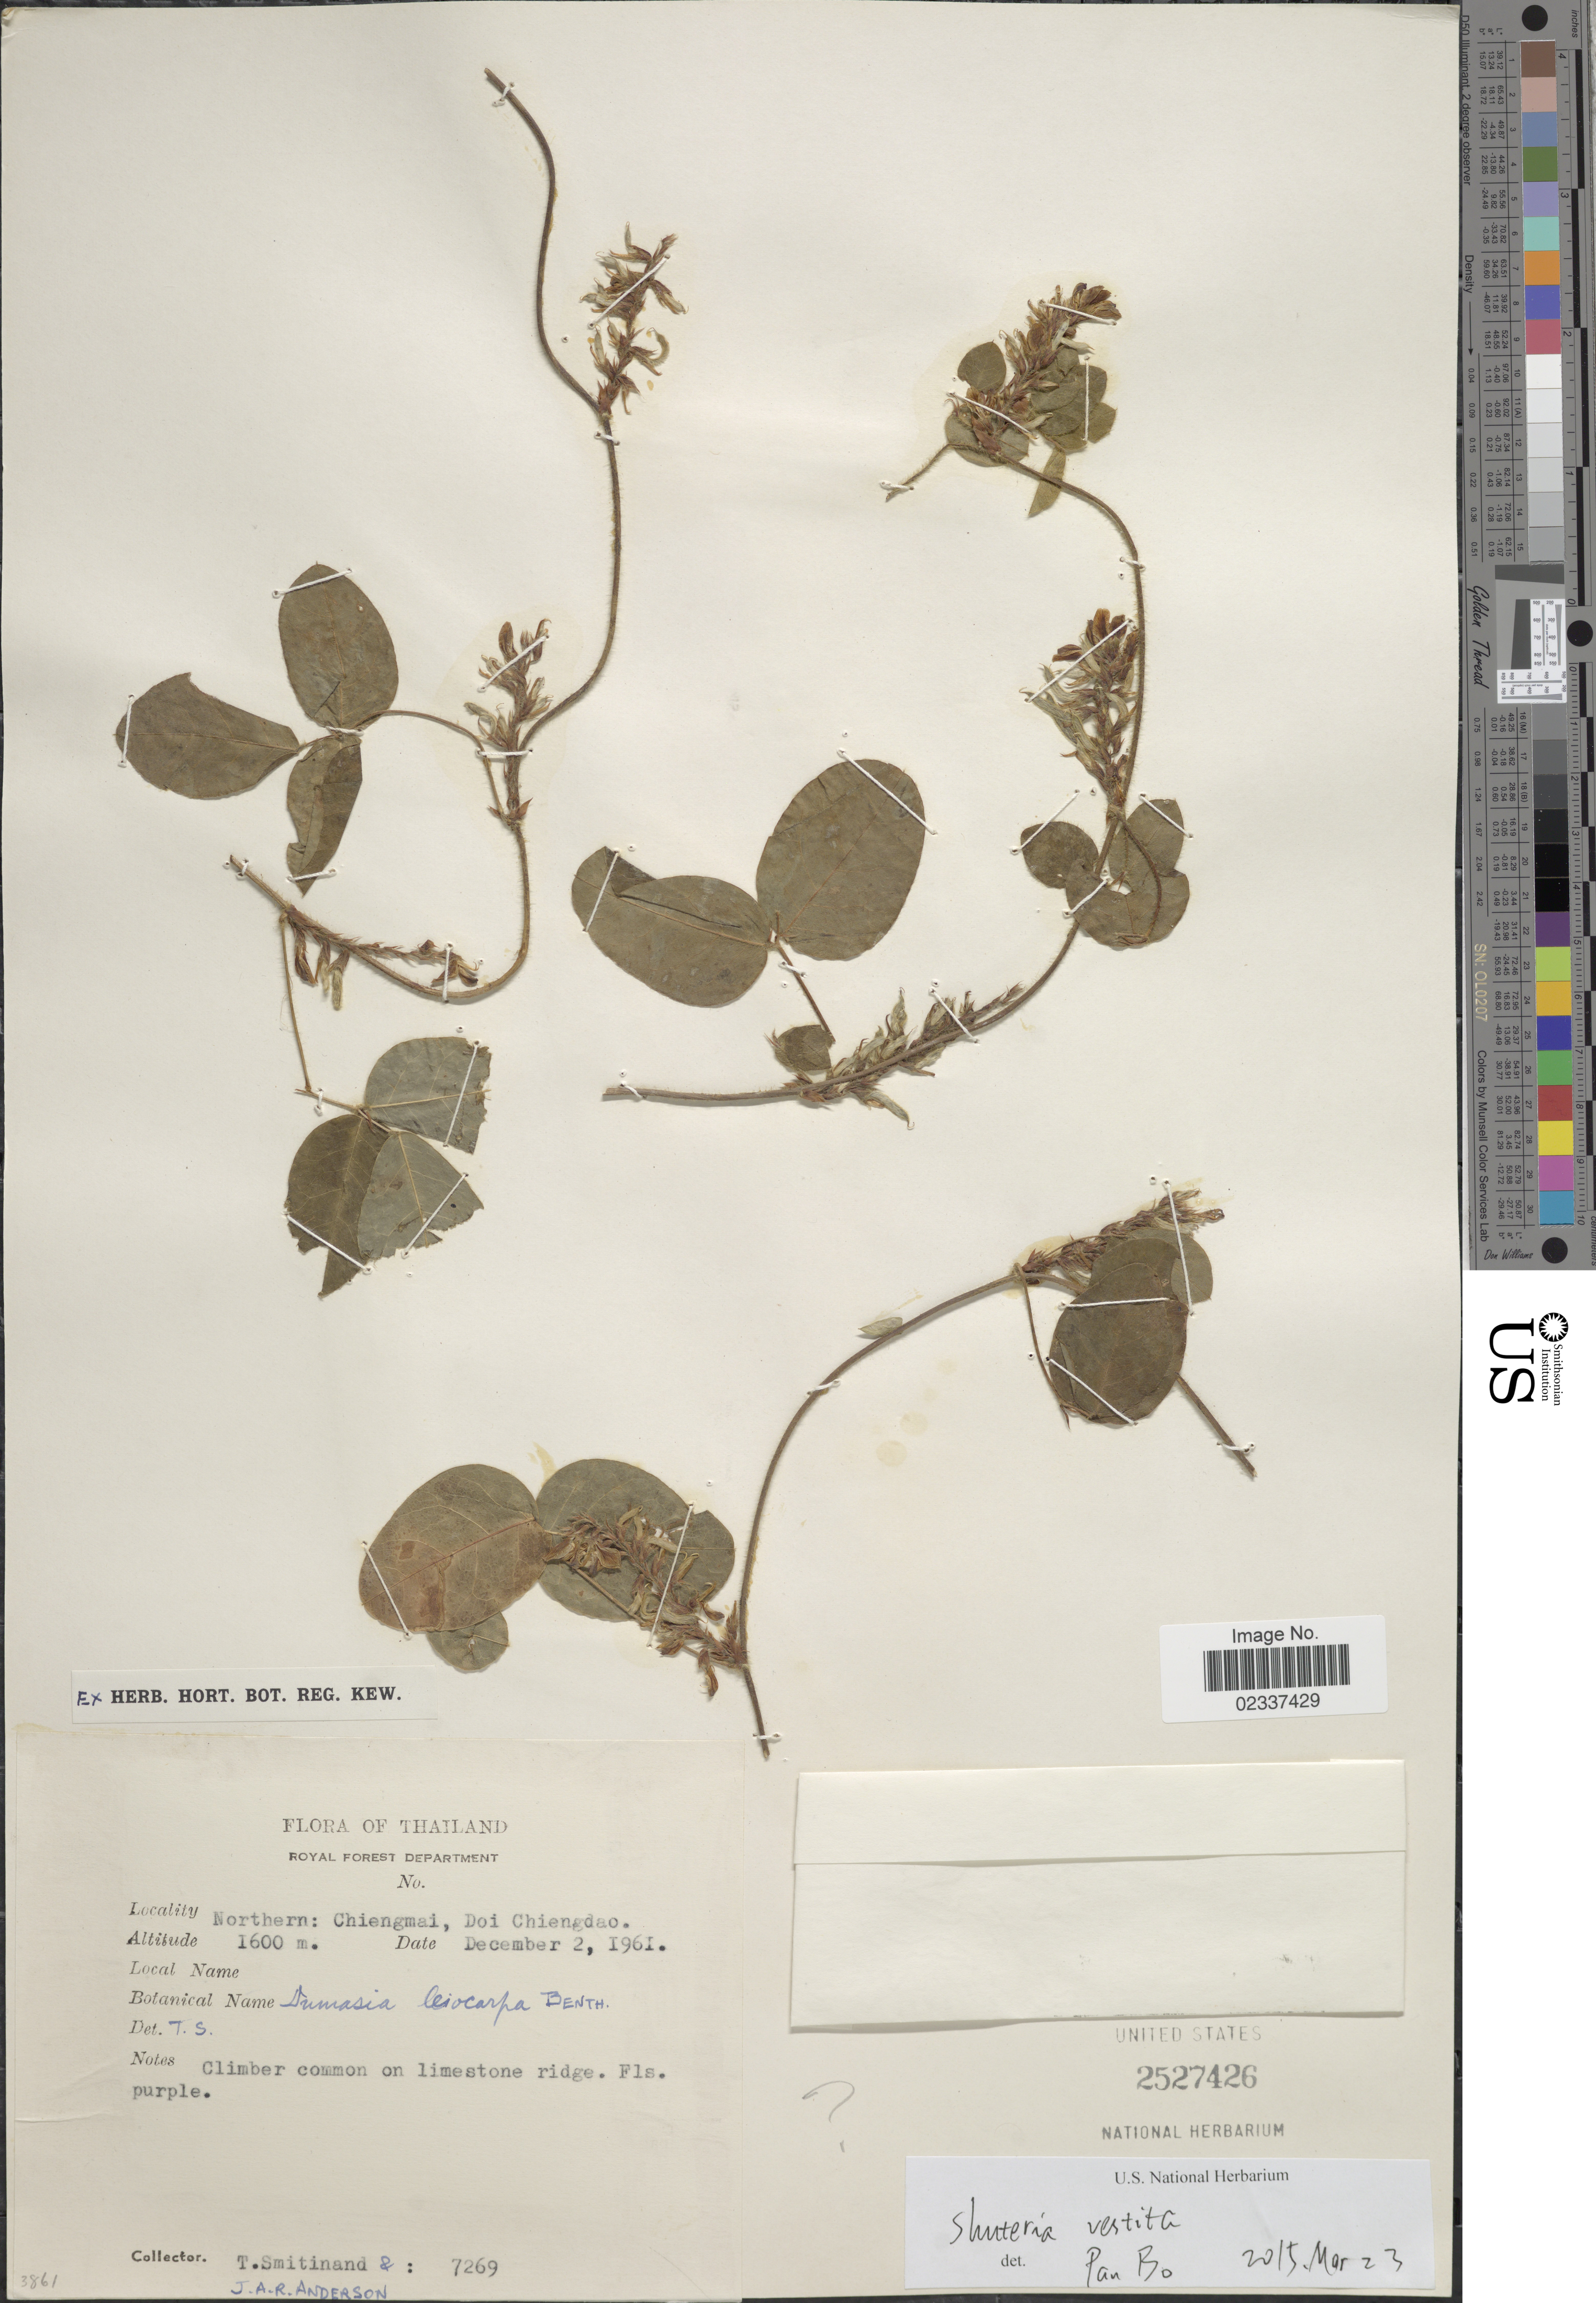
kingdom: Plantae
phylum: Tracheophyta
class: Magnoliopsida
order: Fabales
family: Fabaceae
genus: Shuteria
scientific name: Shuteria vestita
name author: Wight & Arn.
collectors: T. Smitinand & J. A. R. Anderson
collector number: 7269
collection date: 1961-12-02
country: Thailand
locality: Northern: Chiengmai, Doi Chiengdao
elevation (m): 1600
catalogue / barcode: US 2527426